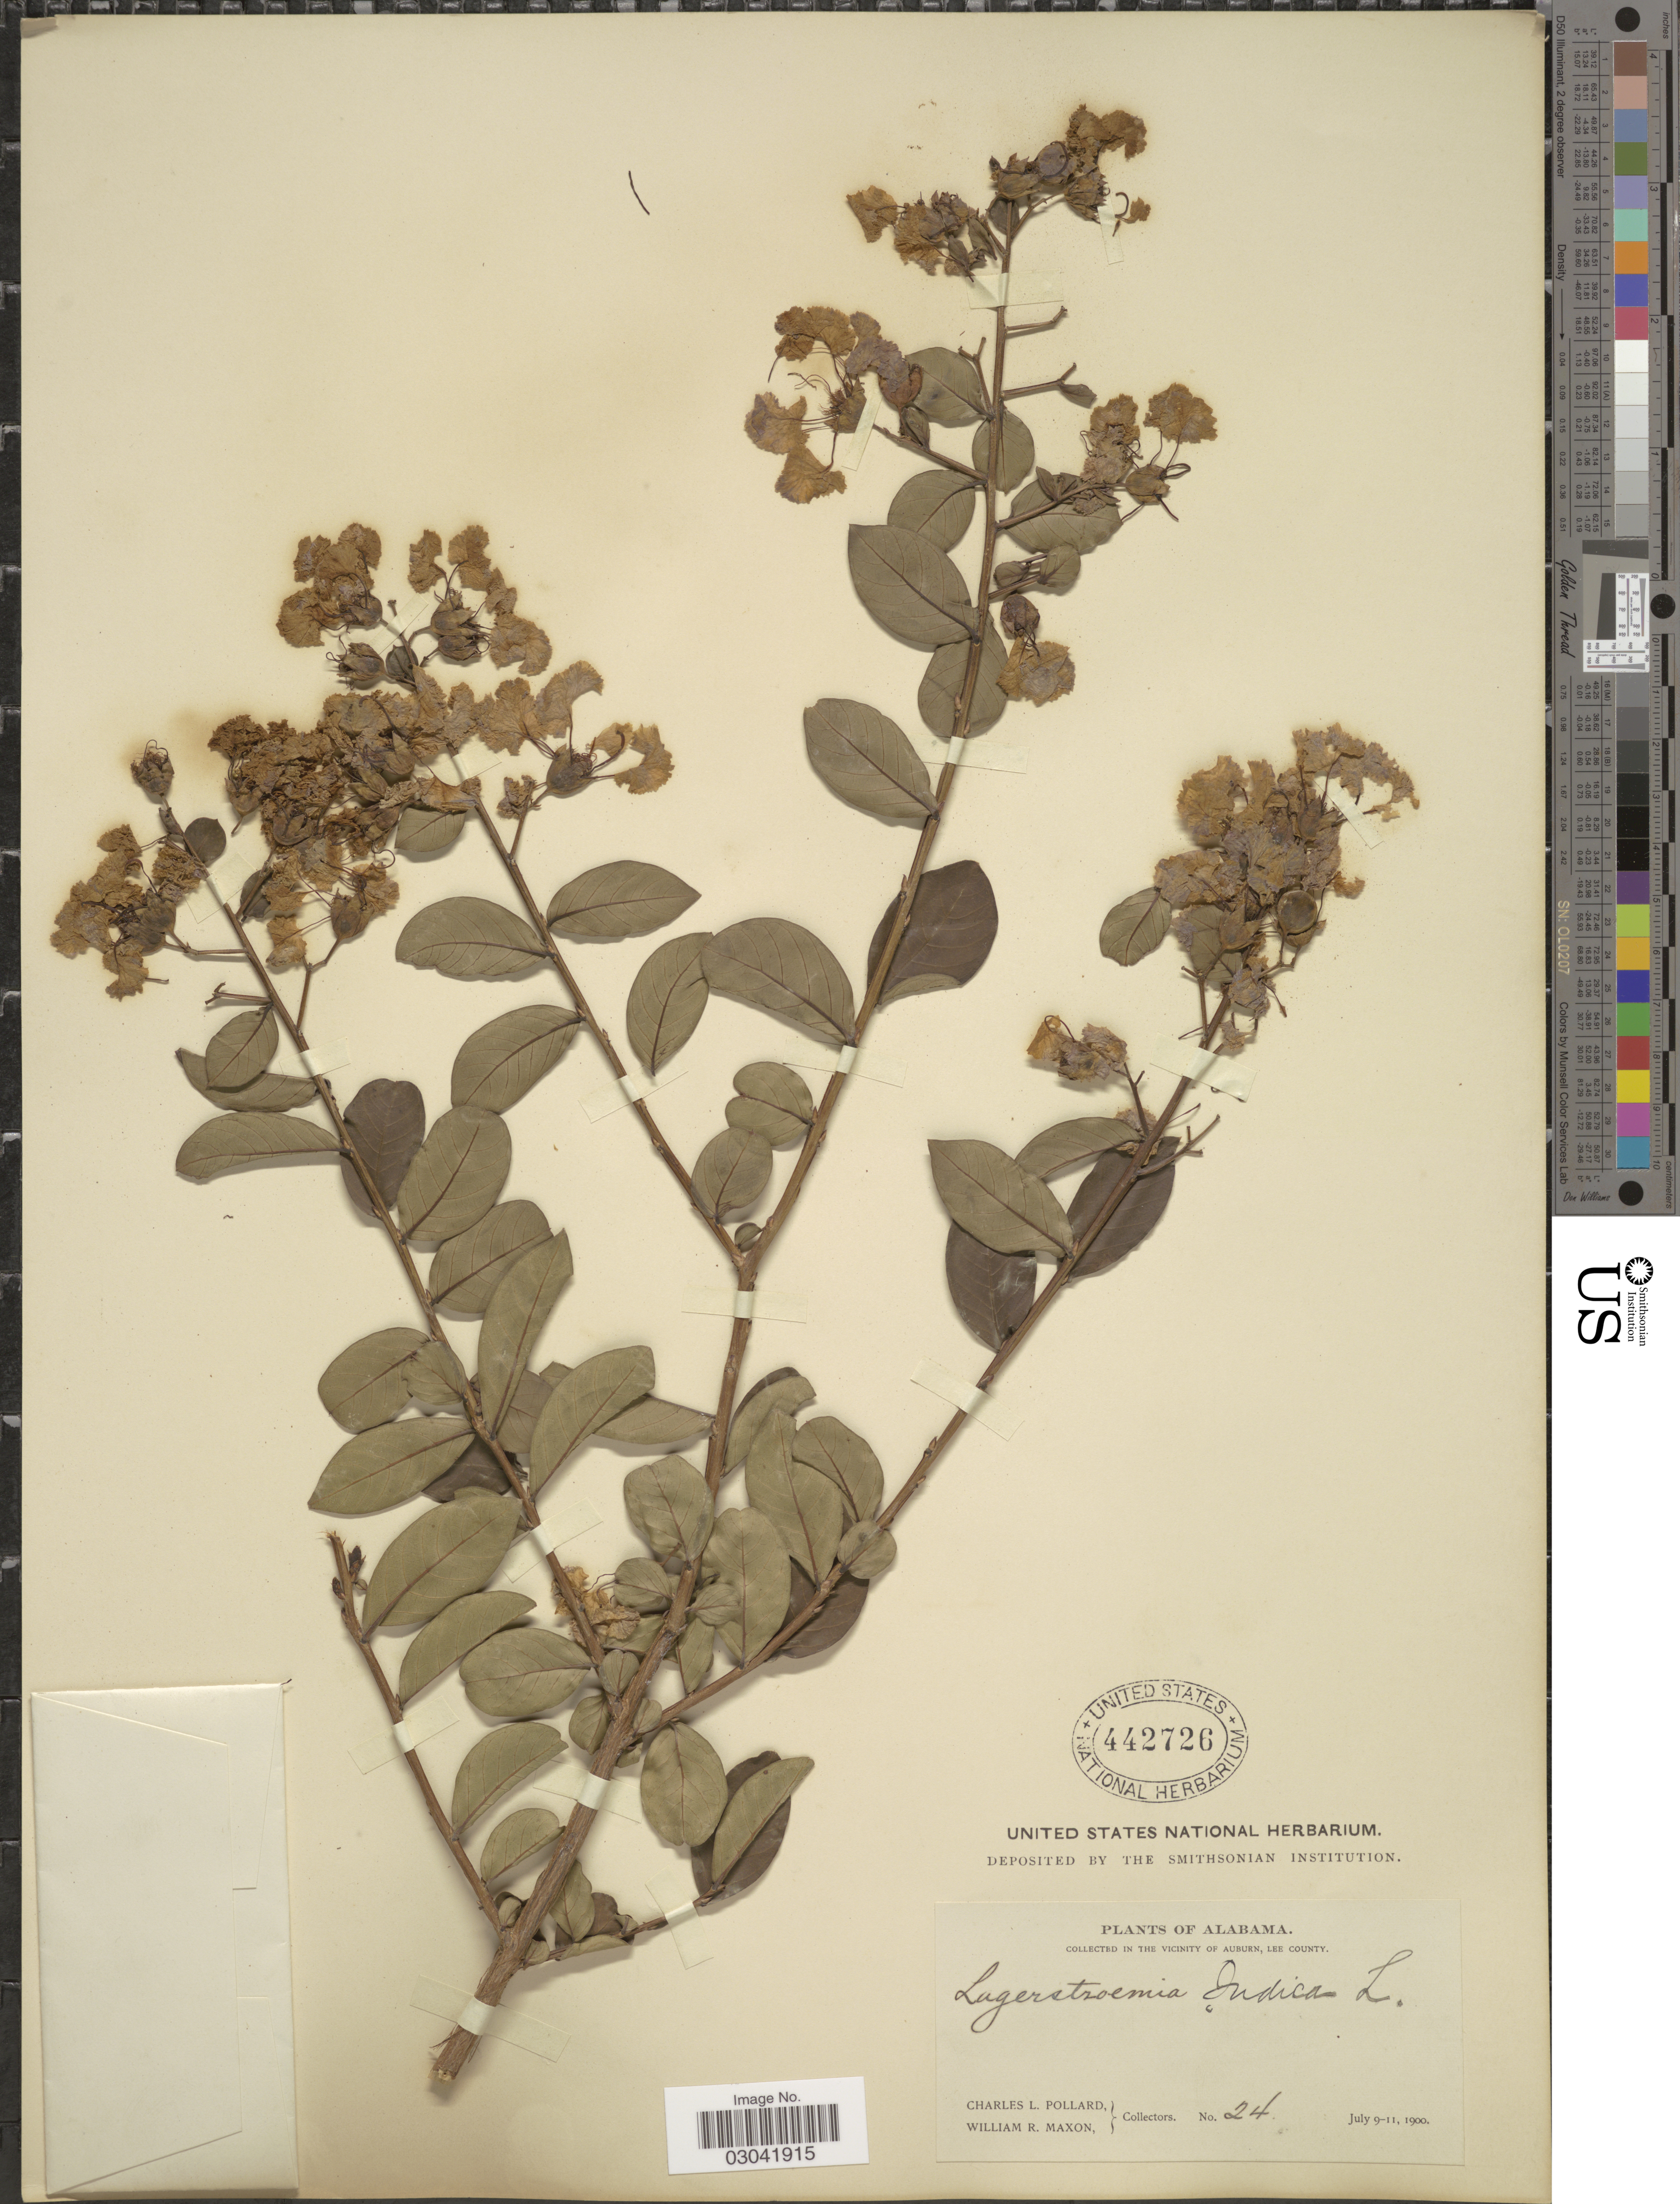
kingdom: Plantae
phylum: Tracheophyta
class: Magnoliopsida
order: Myrtales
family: Lythraceae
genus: Lagerstroemia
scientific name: Lagerstroemia indica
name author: L.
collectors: C. L. Pollard & W. R. Maxon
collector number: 24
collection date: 1900-07-09/1900-07-11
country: United States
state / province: Alabama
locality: In the vicinity of Auburn, Lee County.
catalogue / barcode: US 442726